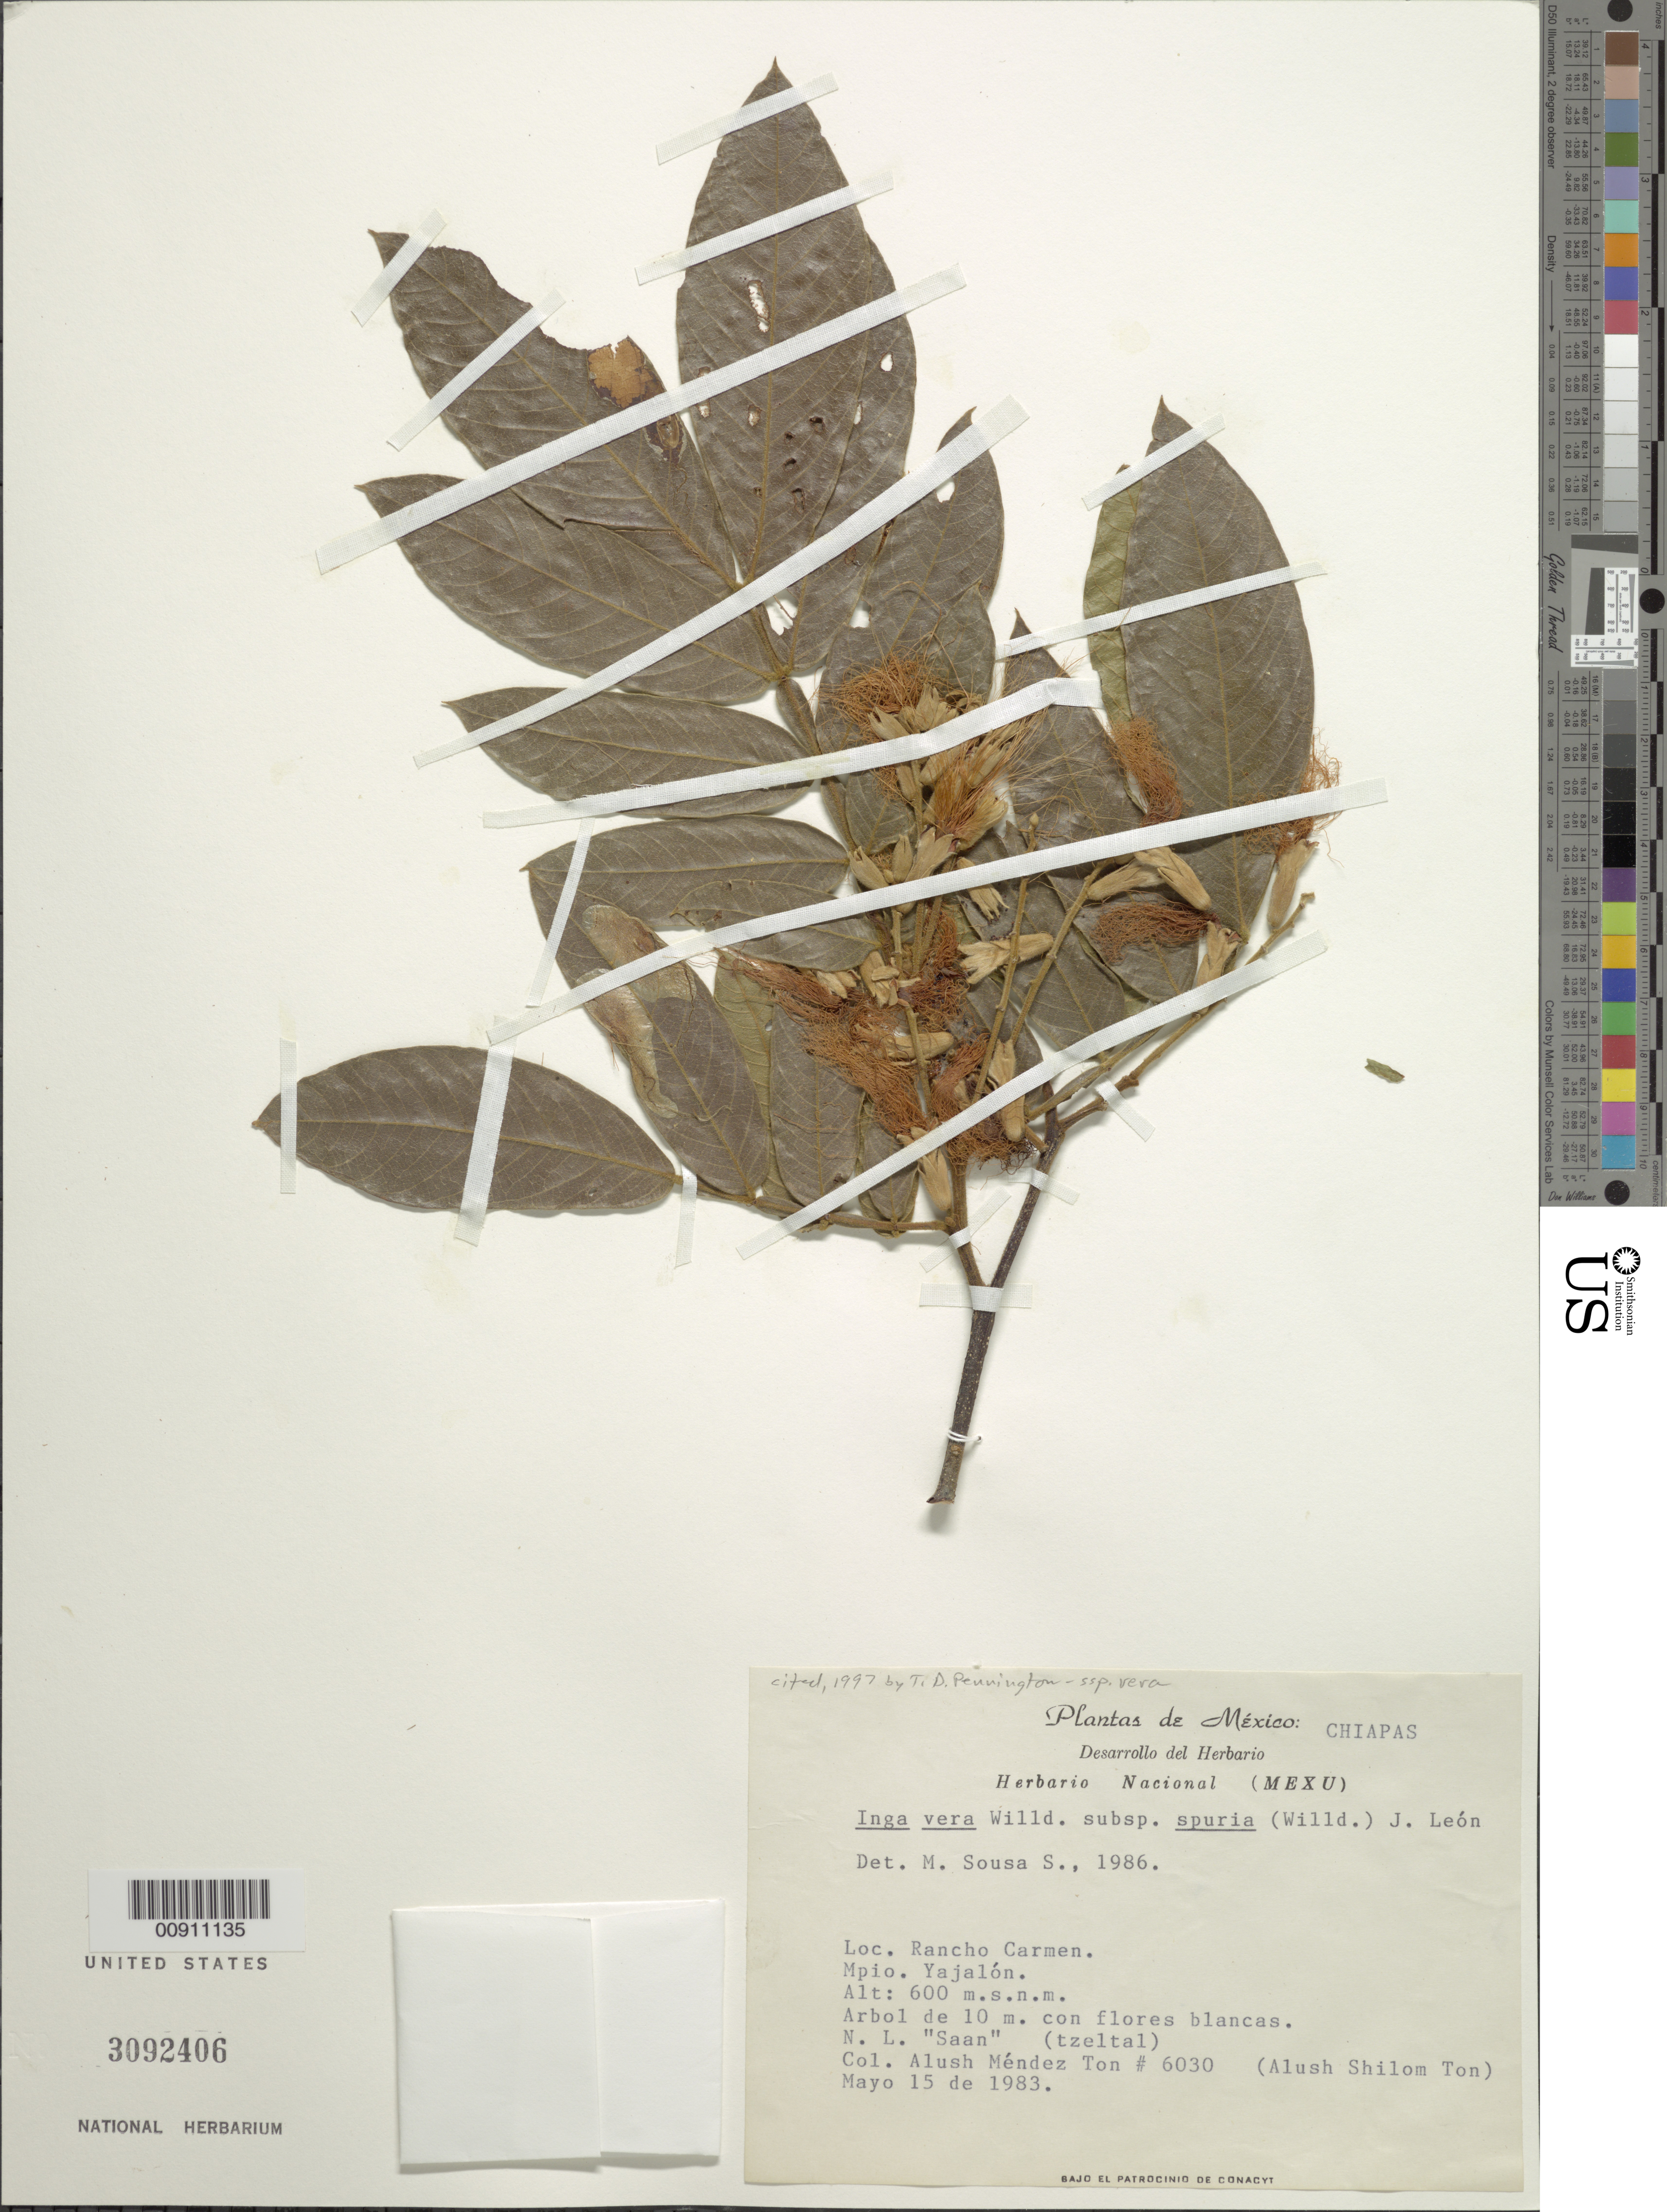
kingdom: Plantae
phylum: Tracheophyta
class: Magnoliopsida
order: Fabales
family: Fabaceae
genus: Inga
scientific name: Inga vera subsp. vera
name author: Willd.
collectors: A. Méndez Ton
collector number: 6030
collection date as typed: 15 May 1983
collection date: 1983-05-15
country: Mexico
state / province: Chiapas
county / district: Tila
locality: Pie del Cerro Ak'bana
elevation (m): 800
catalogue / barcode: US 3092406